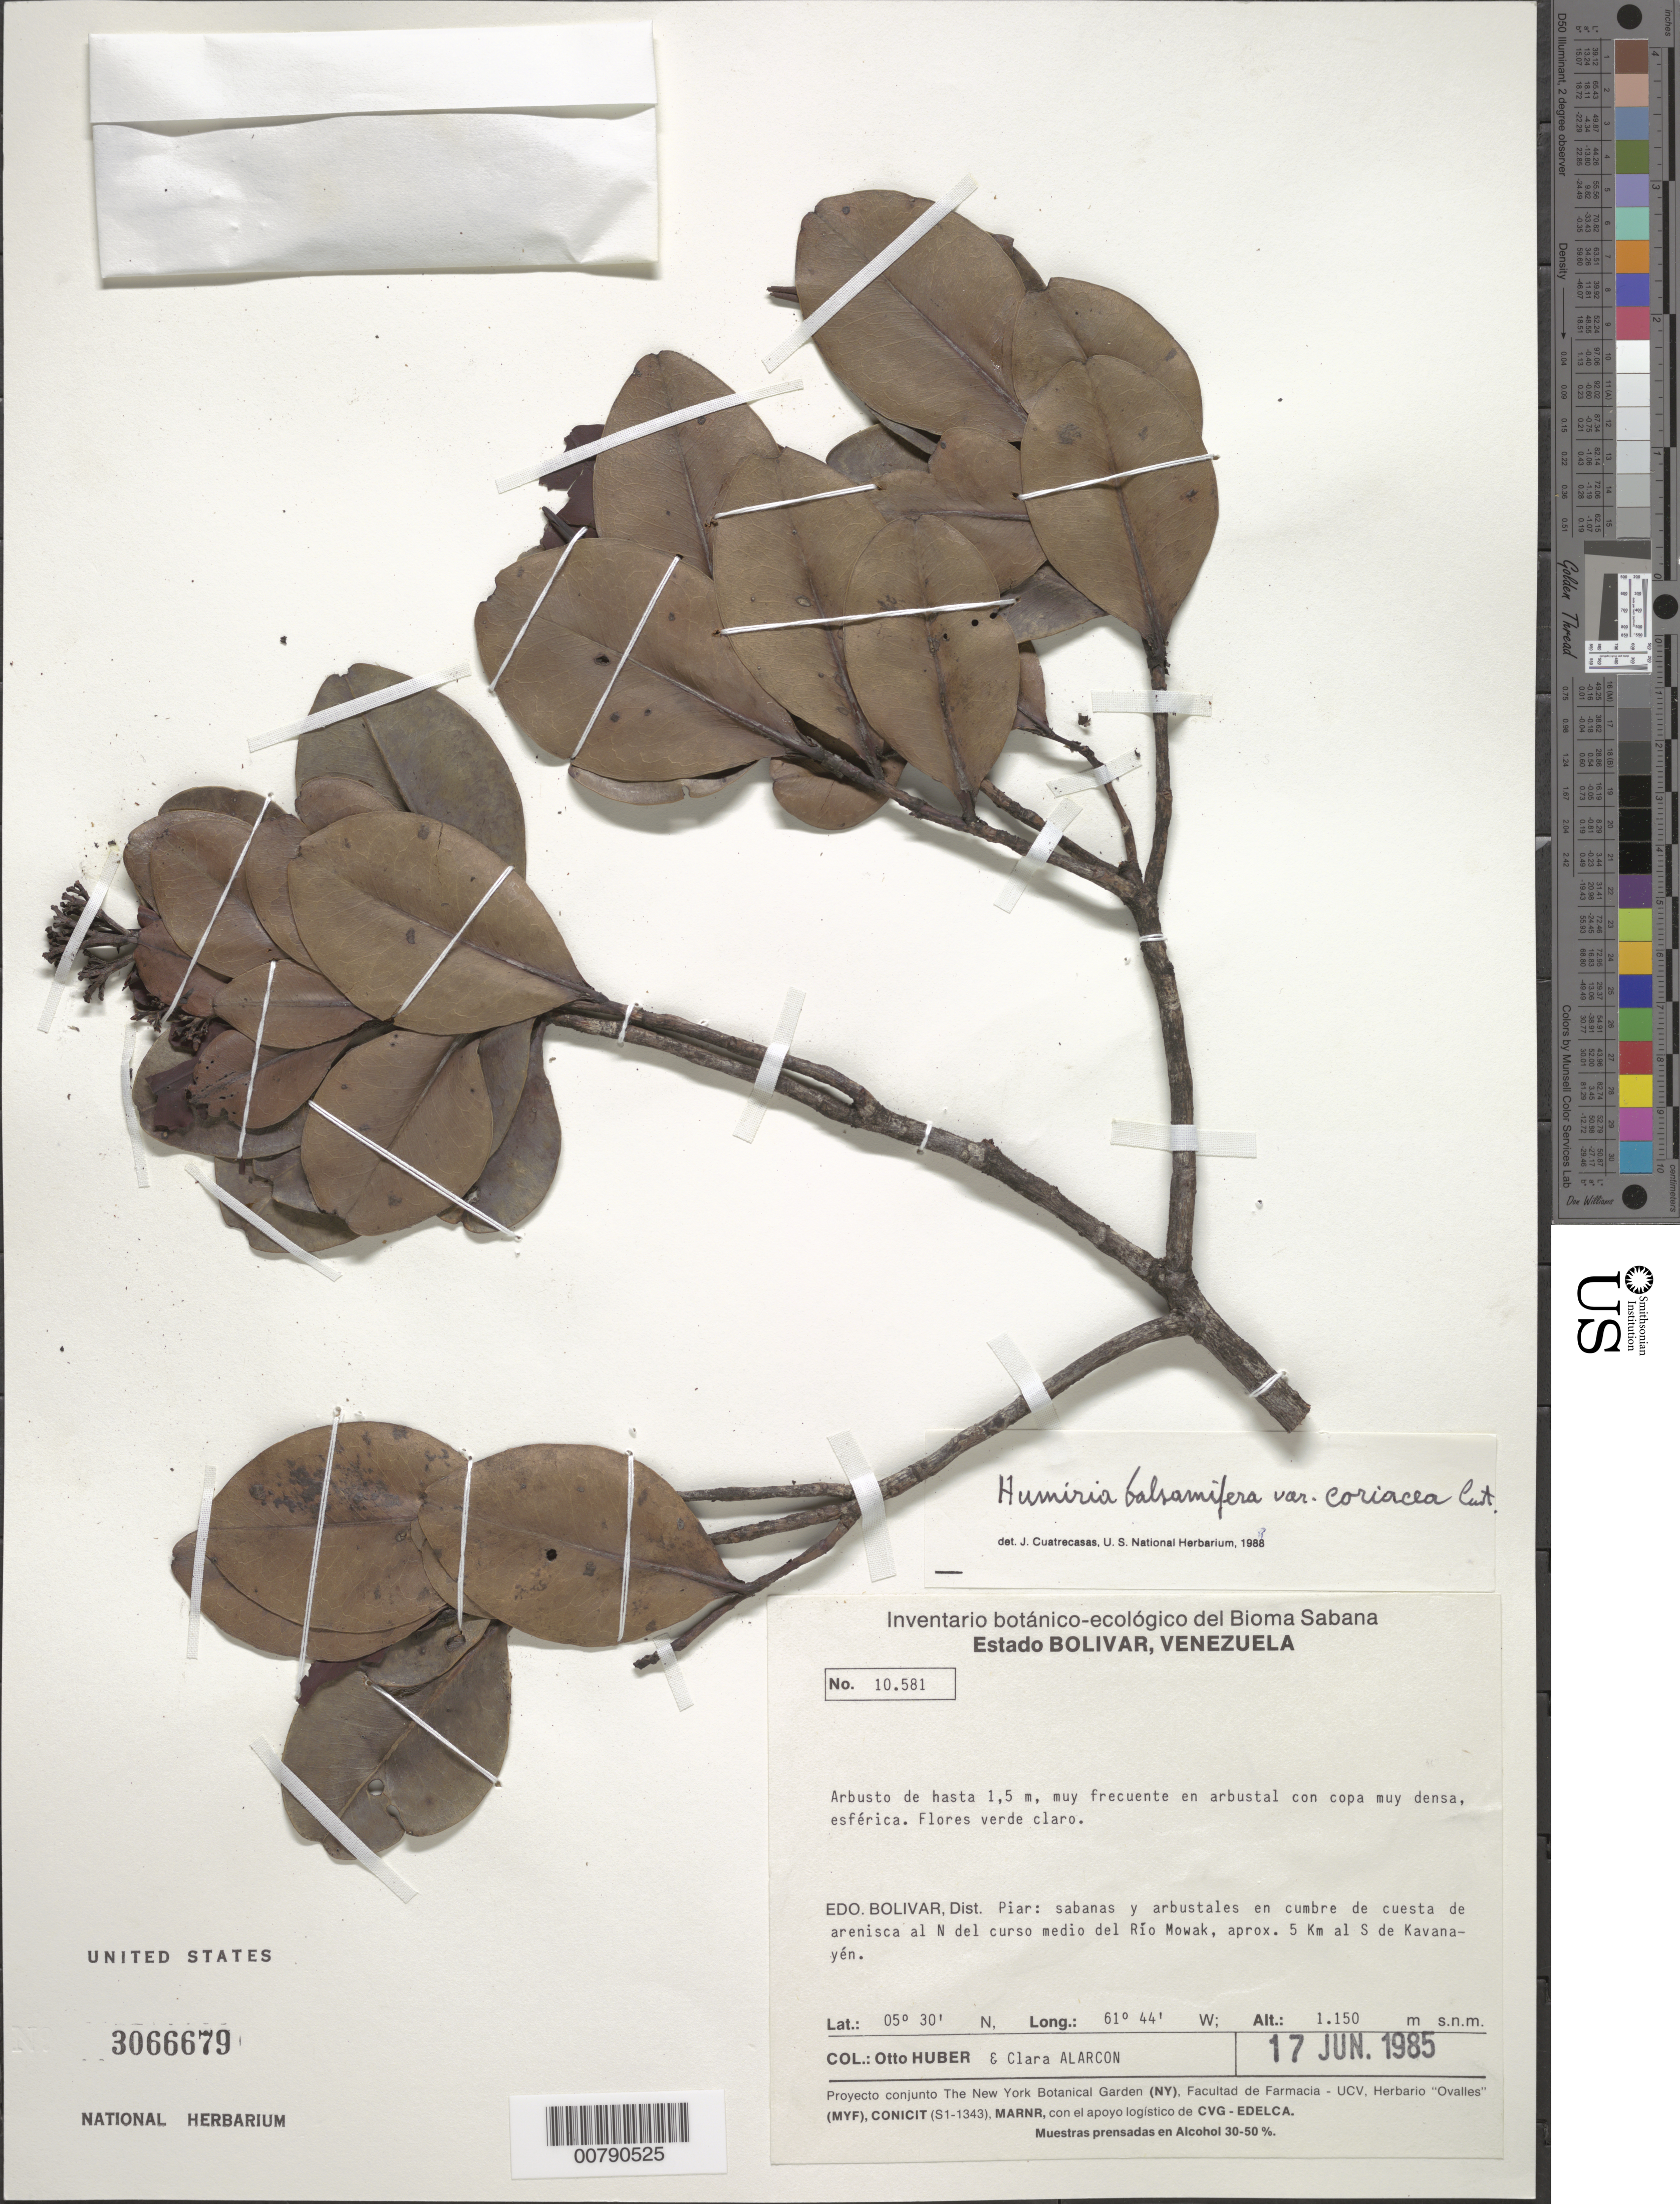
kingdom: Plantae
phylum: Tracheophyta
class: Magnoliopsida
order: Malpighiales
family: Humiriaceae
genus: Humiria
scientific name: Humiria balsamifera var. coriacea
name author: Cuatrec.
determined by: Cuatrecasas, J.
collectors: O. Huber & C. Alarcon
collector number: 10581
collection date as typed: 17-Jun-85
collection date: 1985-06-17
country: Venezuela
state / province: Bolívar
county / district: Piar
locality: Río Mowak, ubicada en la ribera Sur (izquierda), aprox. 12 km al S de Kavanyen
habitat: Sabanita sobre loma rodeada de bosque y arbustales; en el borde del arbustal hacia la sabana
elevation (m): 1150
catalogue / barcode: US 3066679